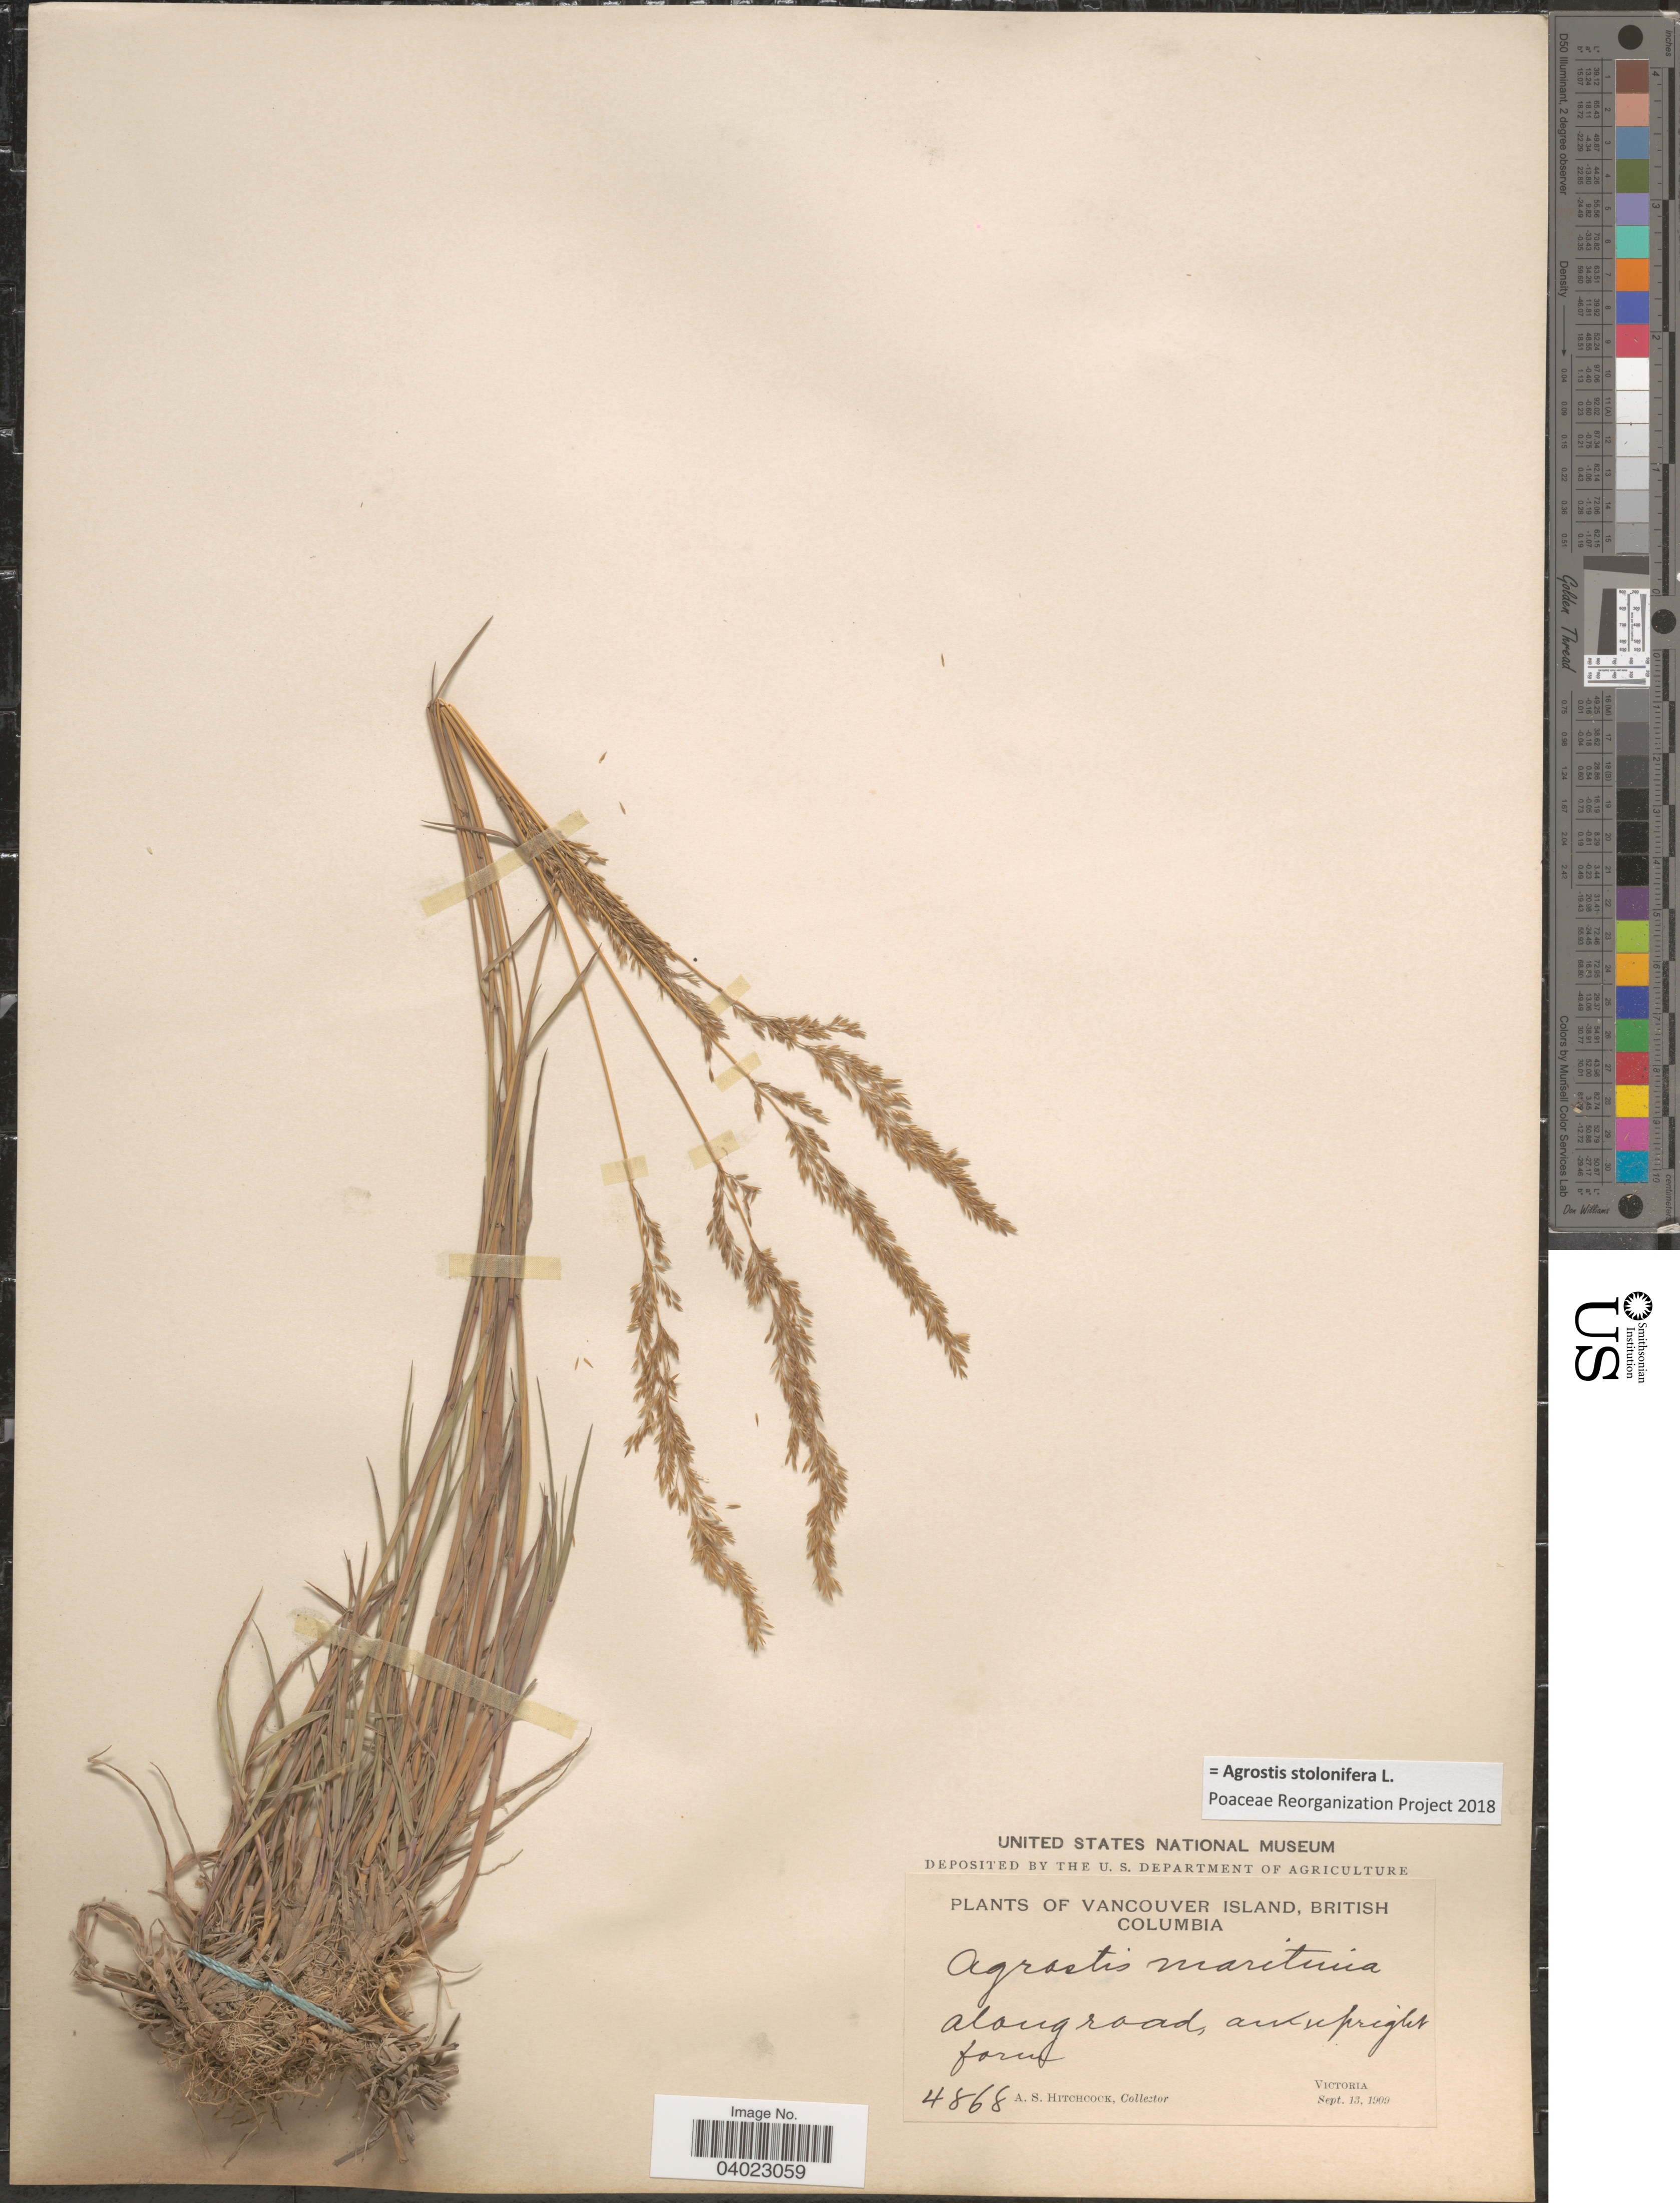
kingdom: Plantae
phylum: Tracheophyta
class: Liliopsida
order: Poales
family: Poaceae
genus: Agrostis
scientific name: Agrostis stolonifera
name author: L.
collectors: A. S. Hitchcock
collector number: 4868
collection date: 1909-09-13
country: Canada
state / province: British Columbia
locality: Vancouver Island. Along road, and upright form. Victoria.